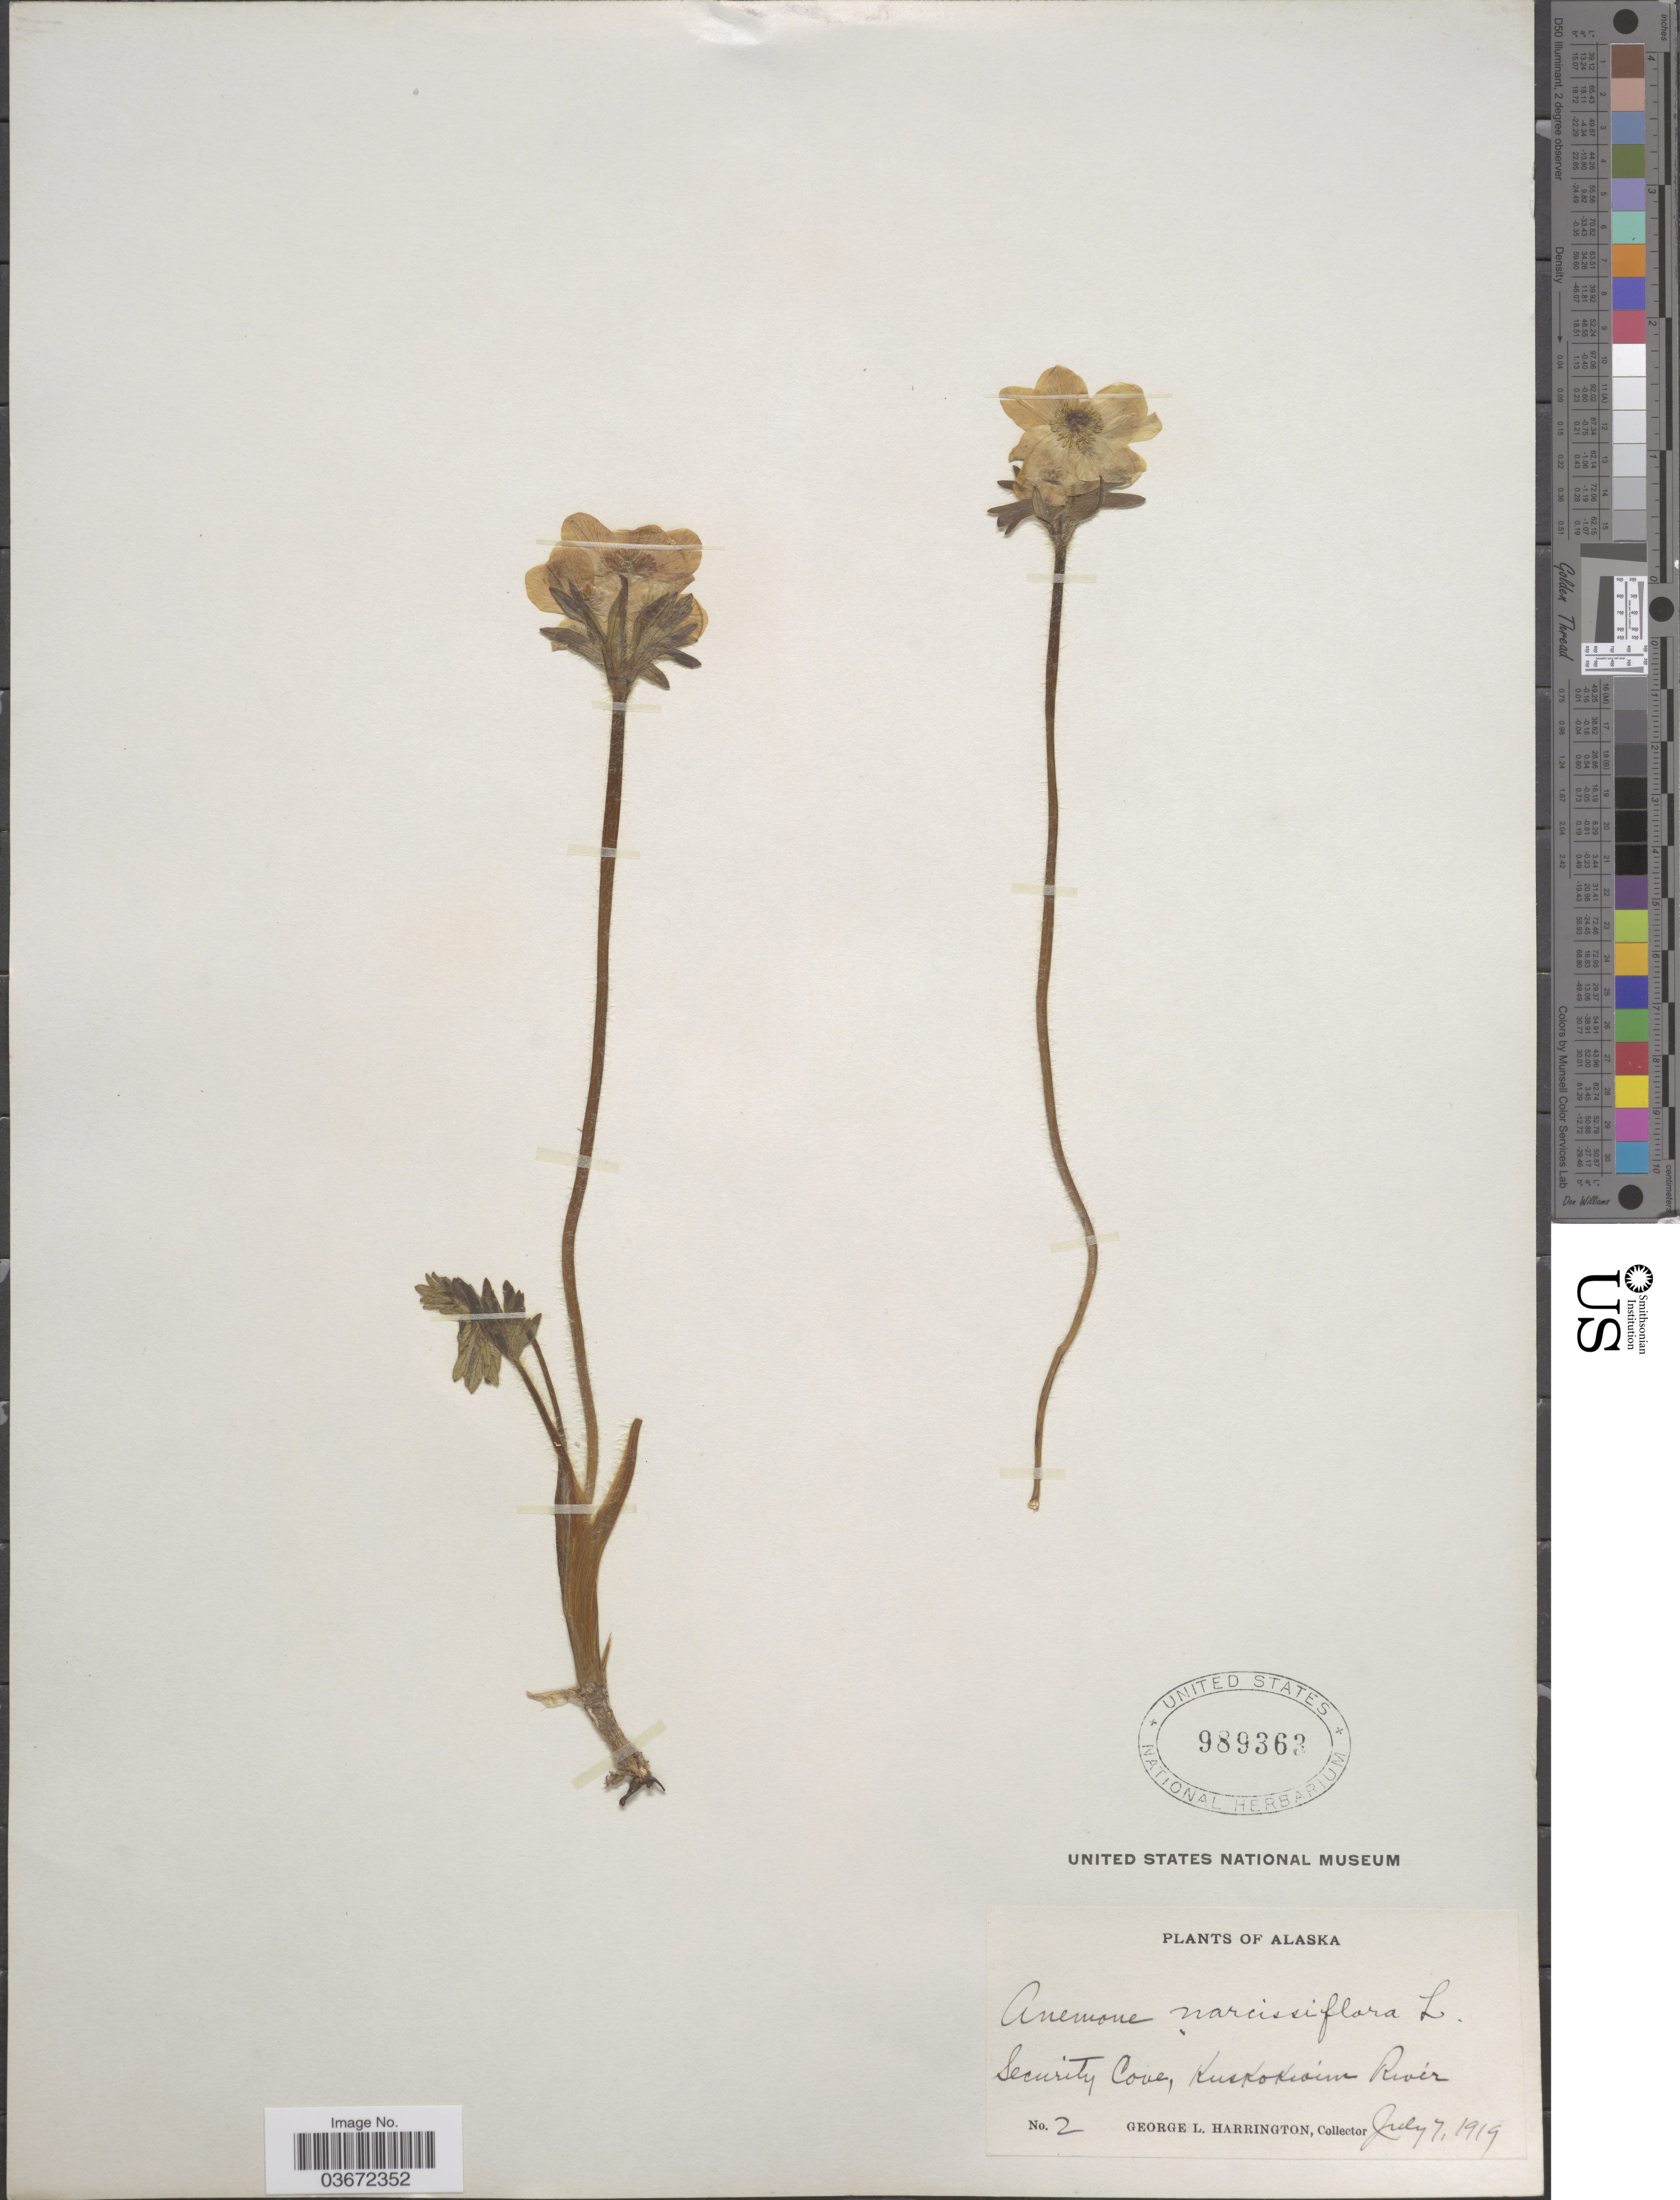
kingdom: Plantae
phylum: Tracheophyta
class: Magnoliopsida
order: Ranunculales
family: Ranunculaceae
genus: Anemone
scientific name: Anemone narcissiflora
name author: L.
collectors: G. Harrington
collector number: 2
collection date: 1919-07-07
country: United States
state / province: Alaska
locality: Security Cove, Kuskokwim River.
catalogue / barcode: US 989363